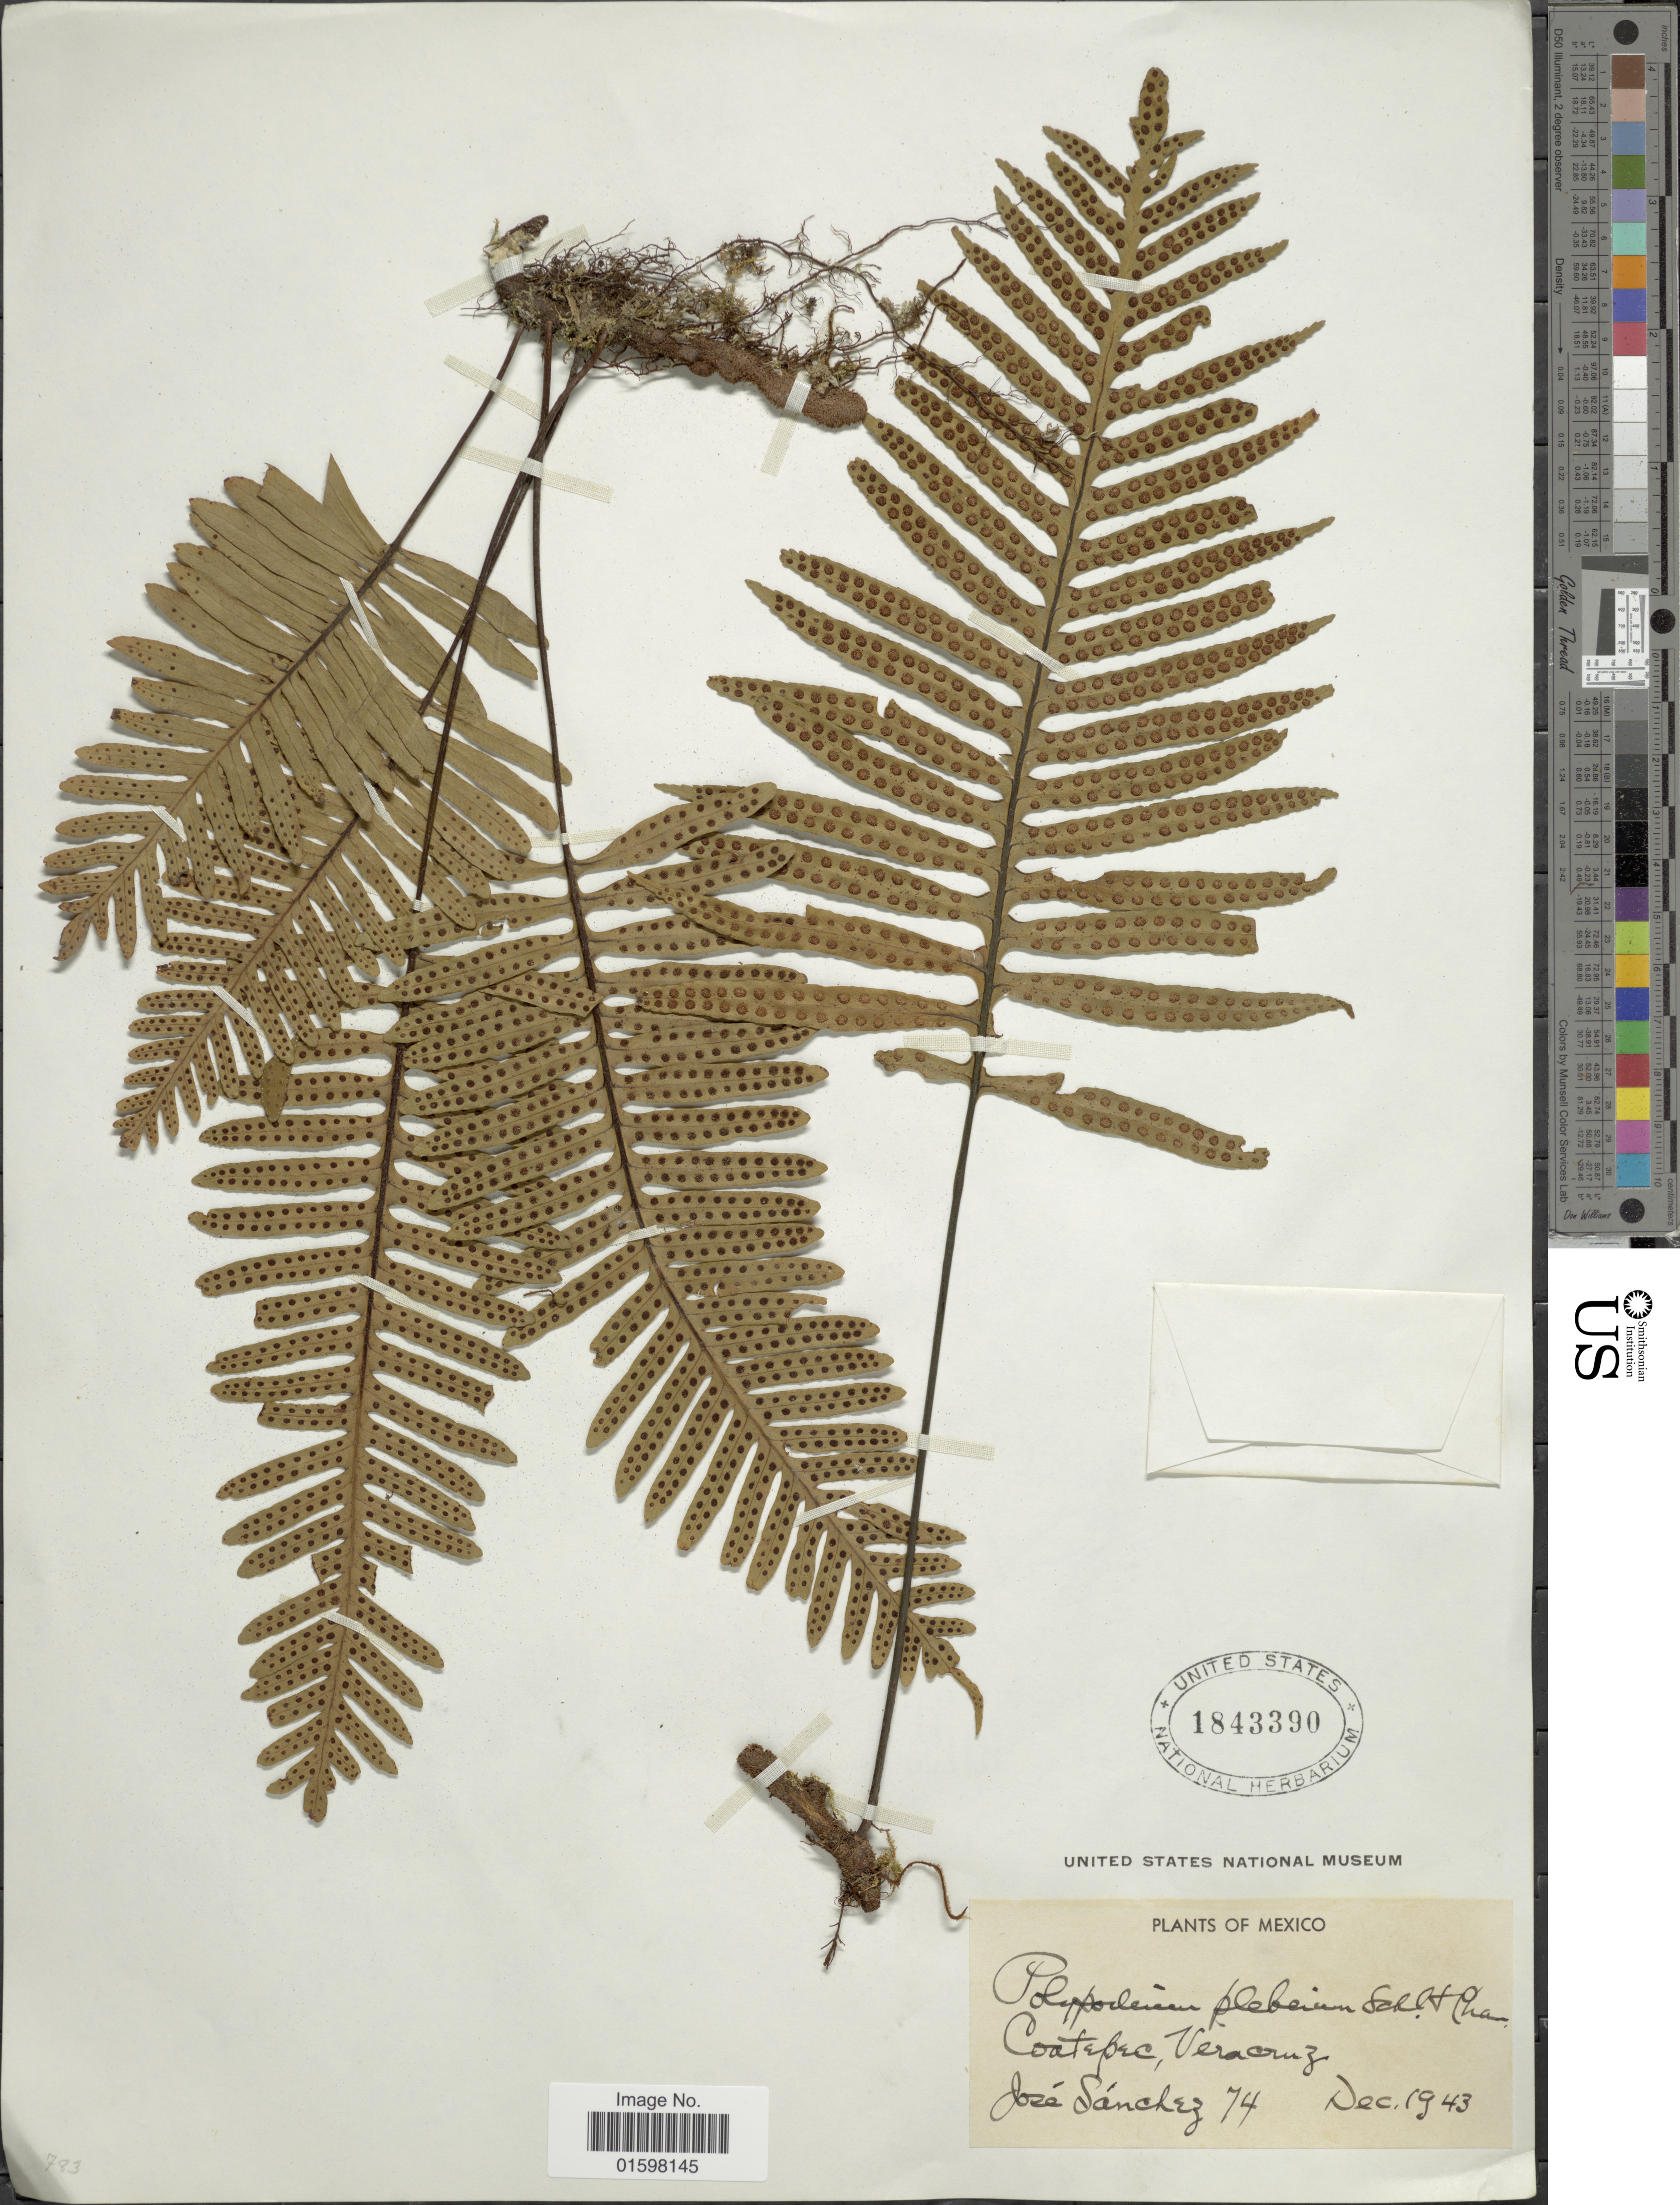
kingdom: Plantae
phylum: Tracheophyta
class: Polypodiopsida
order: Polypodiales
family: Polypodiaceae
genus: Pleopeltis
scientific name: Pleopeltis plebeia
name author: (Schltdl. ex Cham.) A.R. Sm. & Tejero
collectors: J. Sánchez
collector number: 74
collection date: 1943-12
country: Mexico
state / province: Veracruz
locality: Coatepec, Vera Cruz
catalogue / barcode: US 1843390